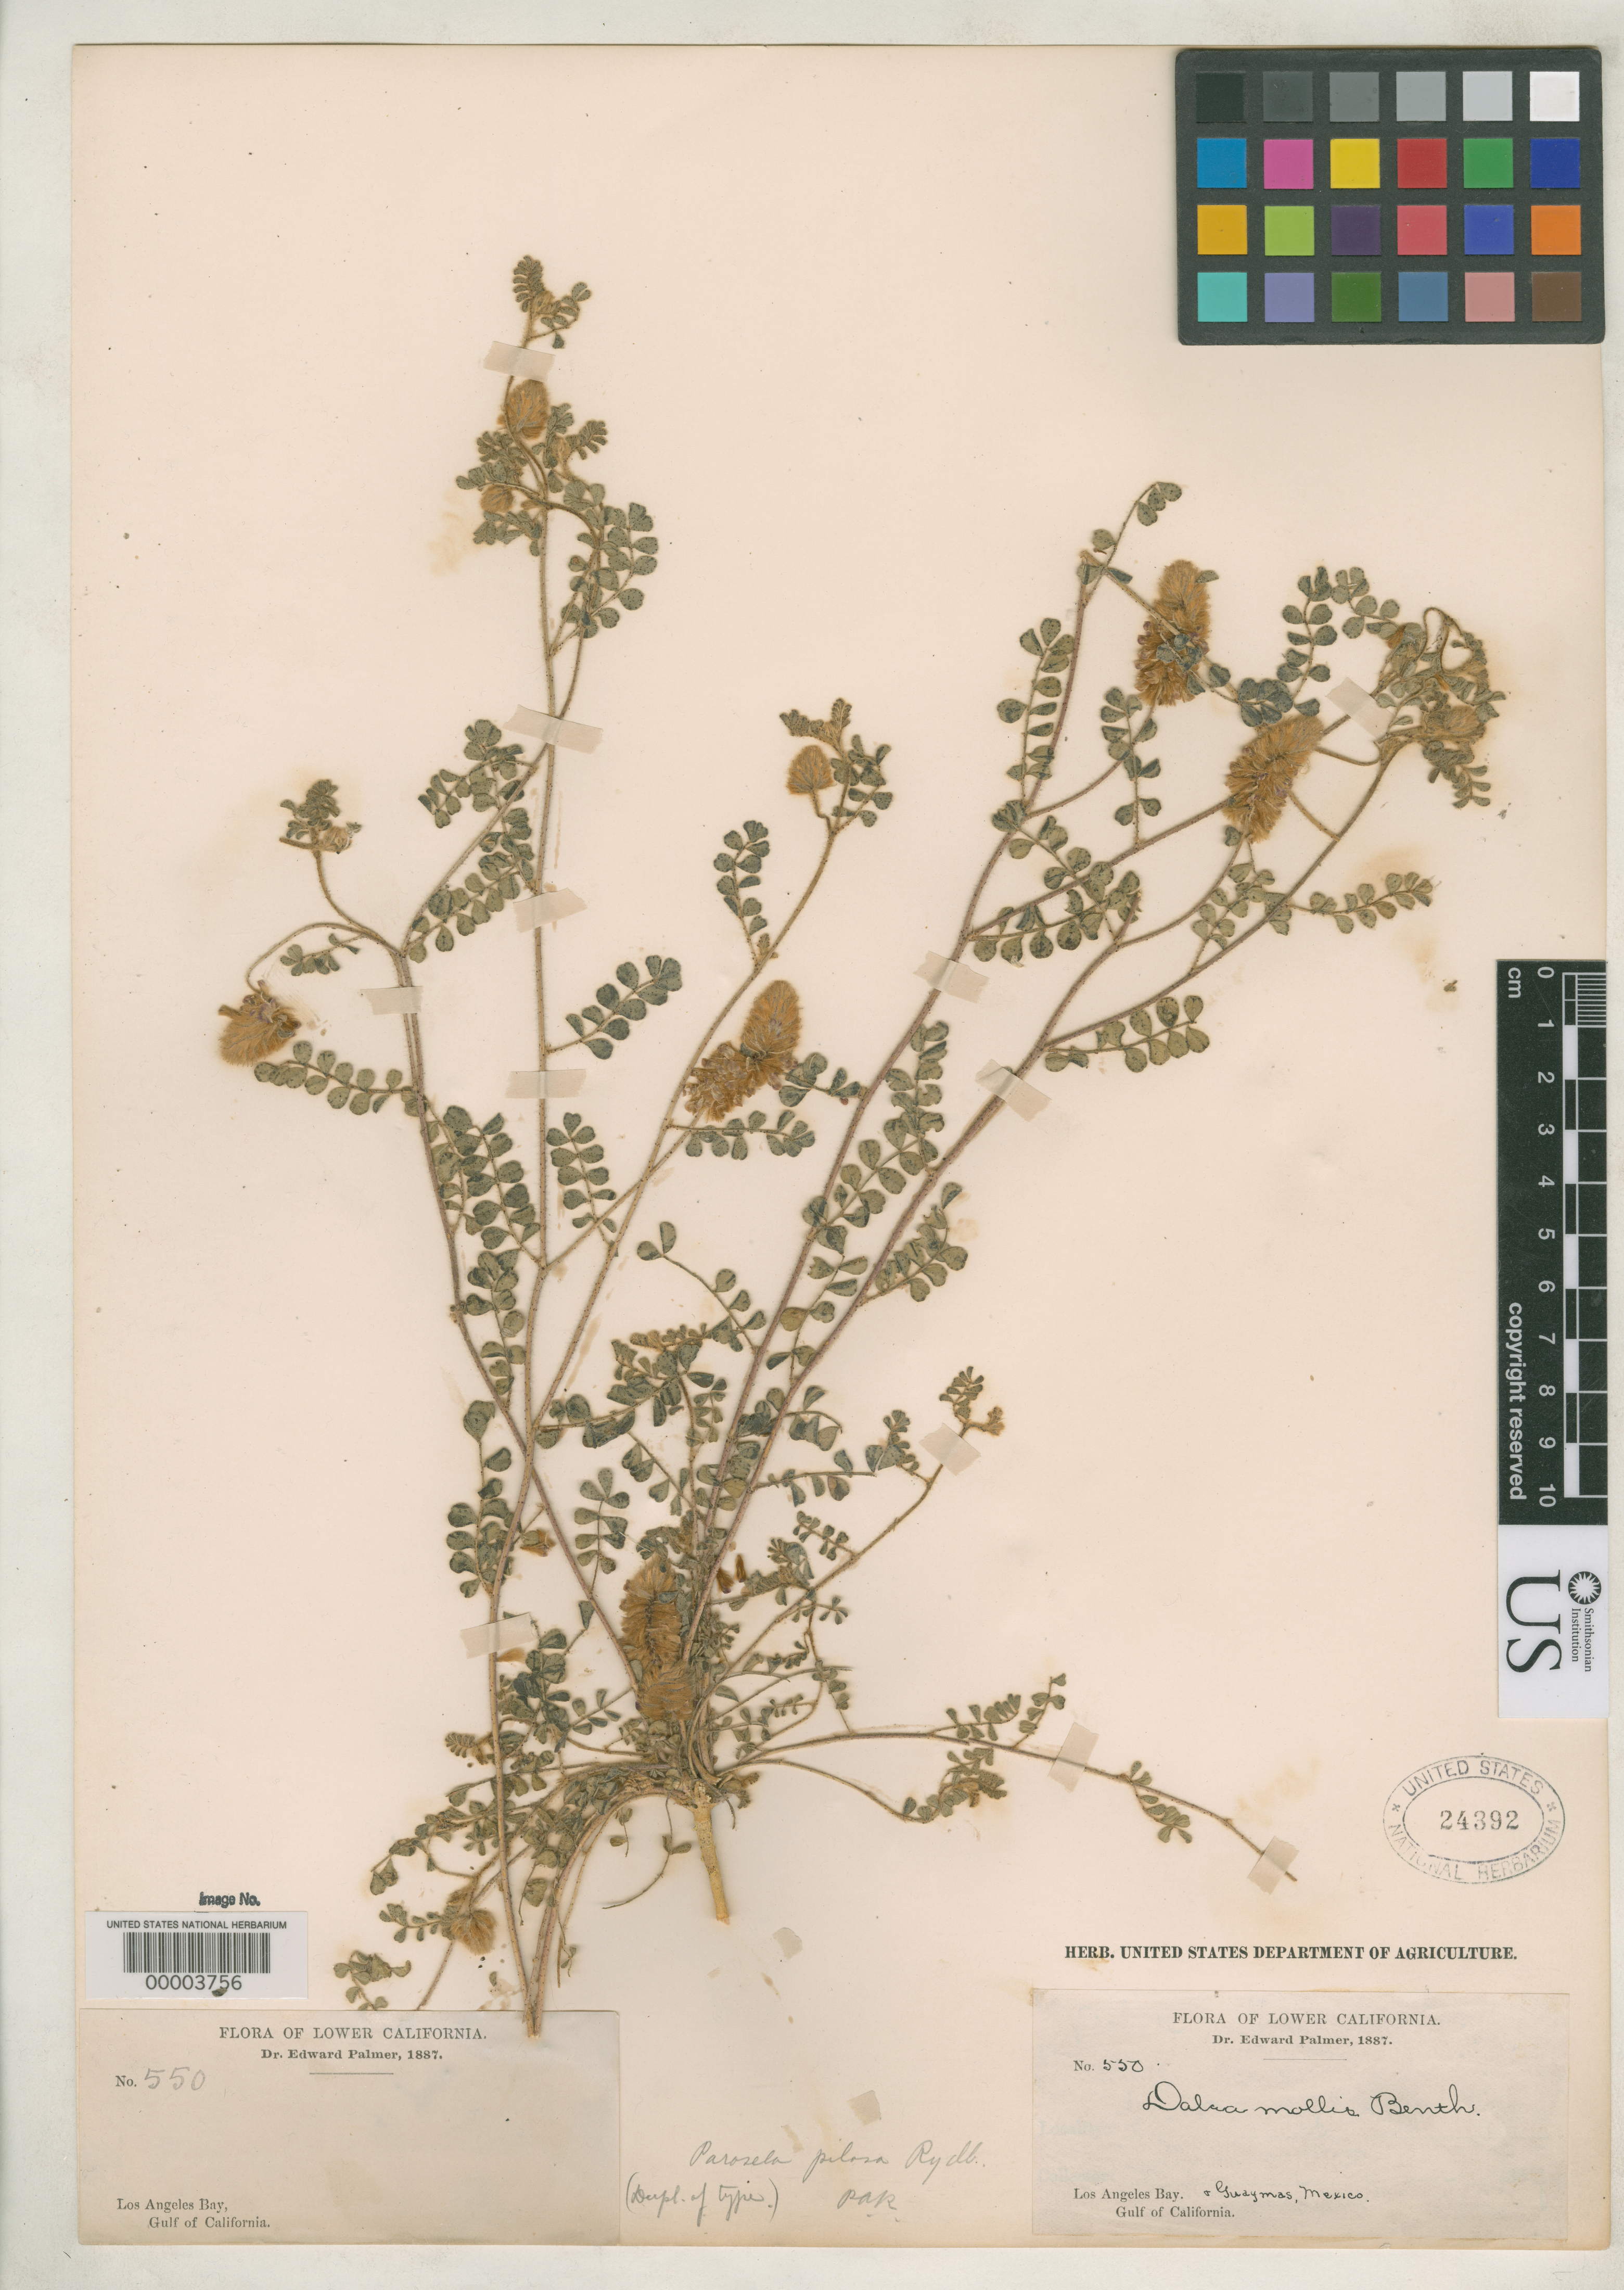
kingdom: Plantae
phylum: Tracheophyta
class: Magnoliopsida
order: Fabales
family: Fabaceae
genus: Parosela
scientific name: Parosela pilosa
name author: Rydb.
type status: Isotype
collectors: E. Palmer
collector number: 550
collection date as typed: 1887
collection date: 1887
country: Mexico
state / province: Baja California Norte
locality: Los Angeles Bay, Gulf of California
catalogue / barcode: US 24392